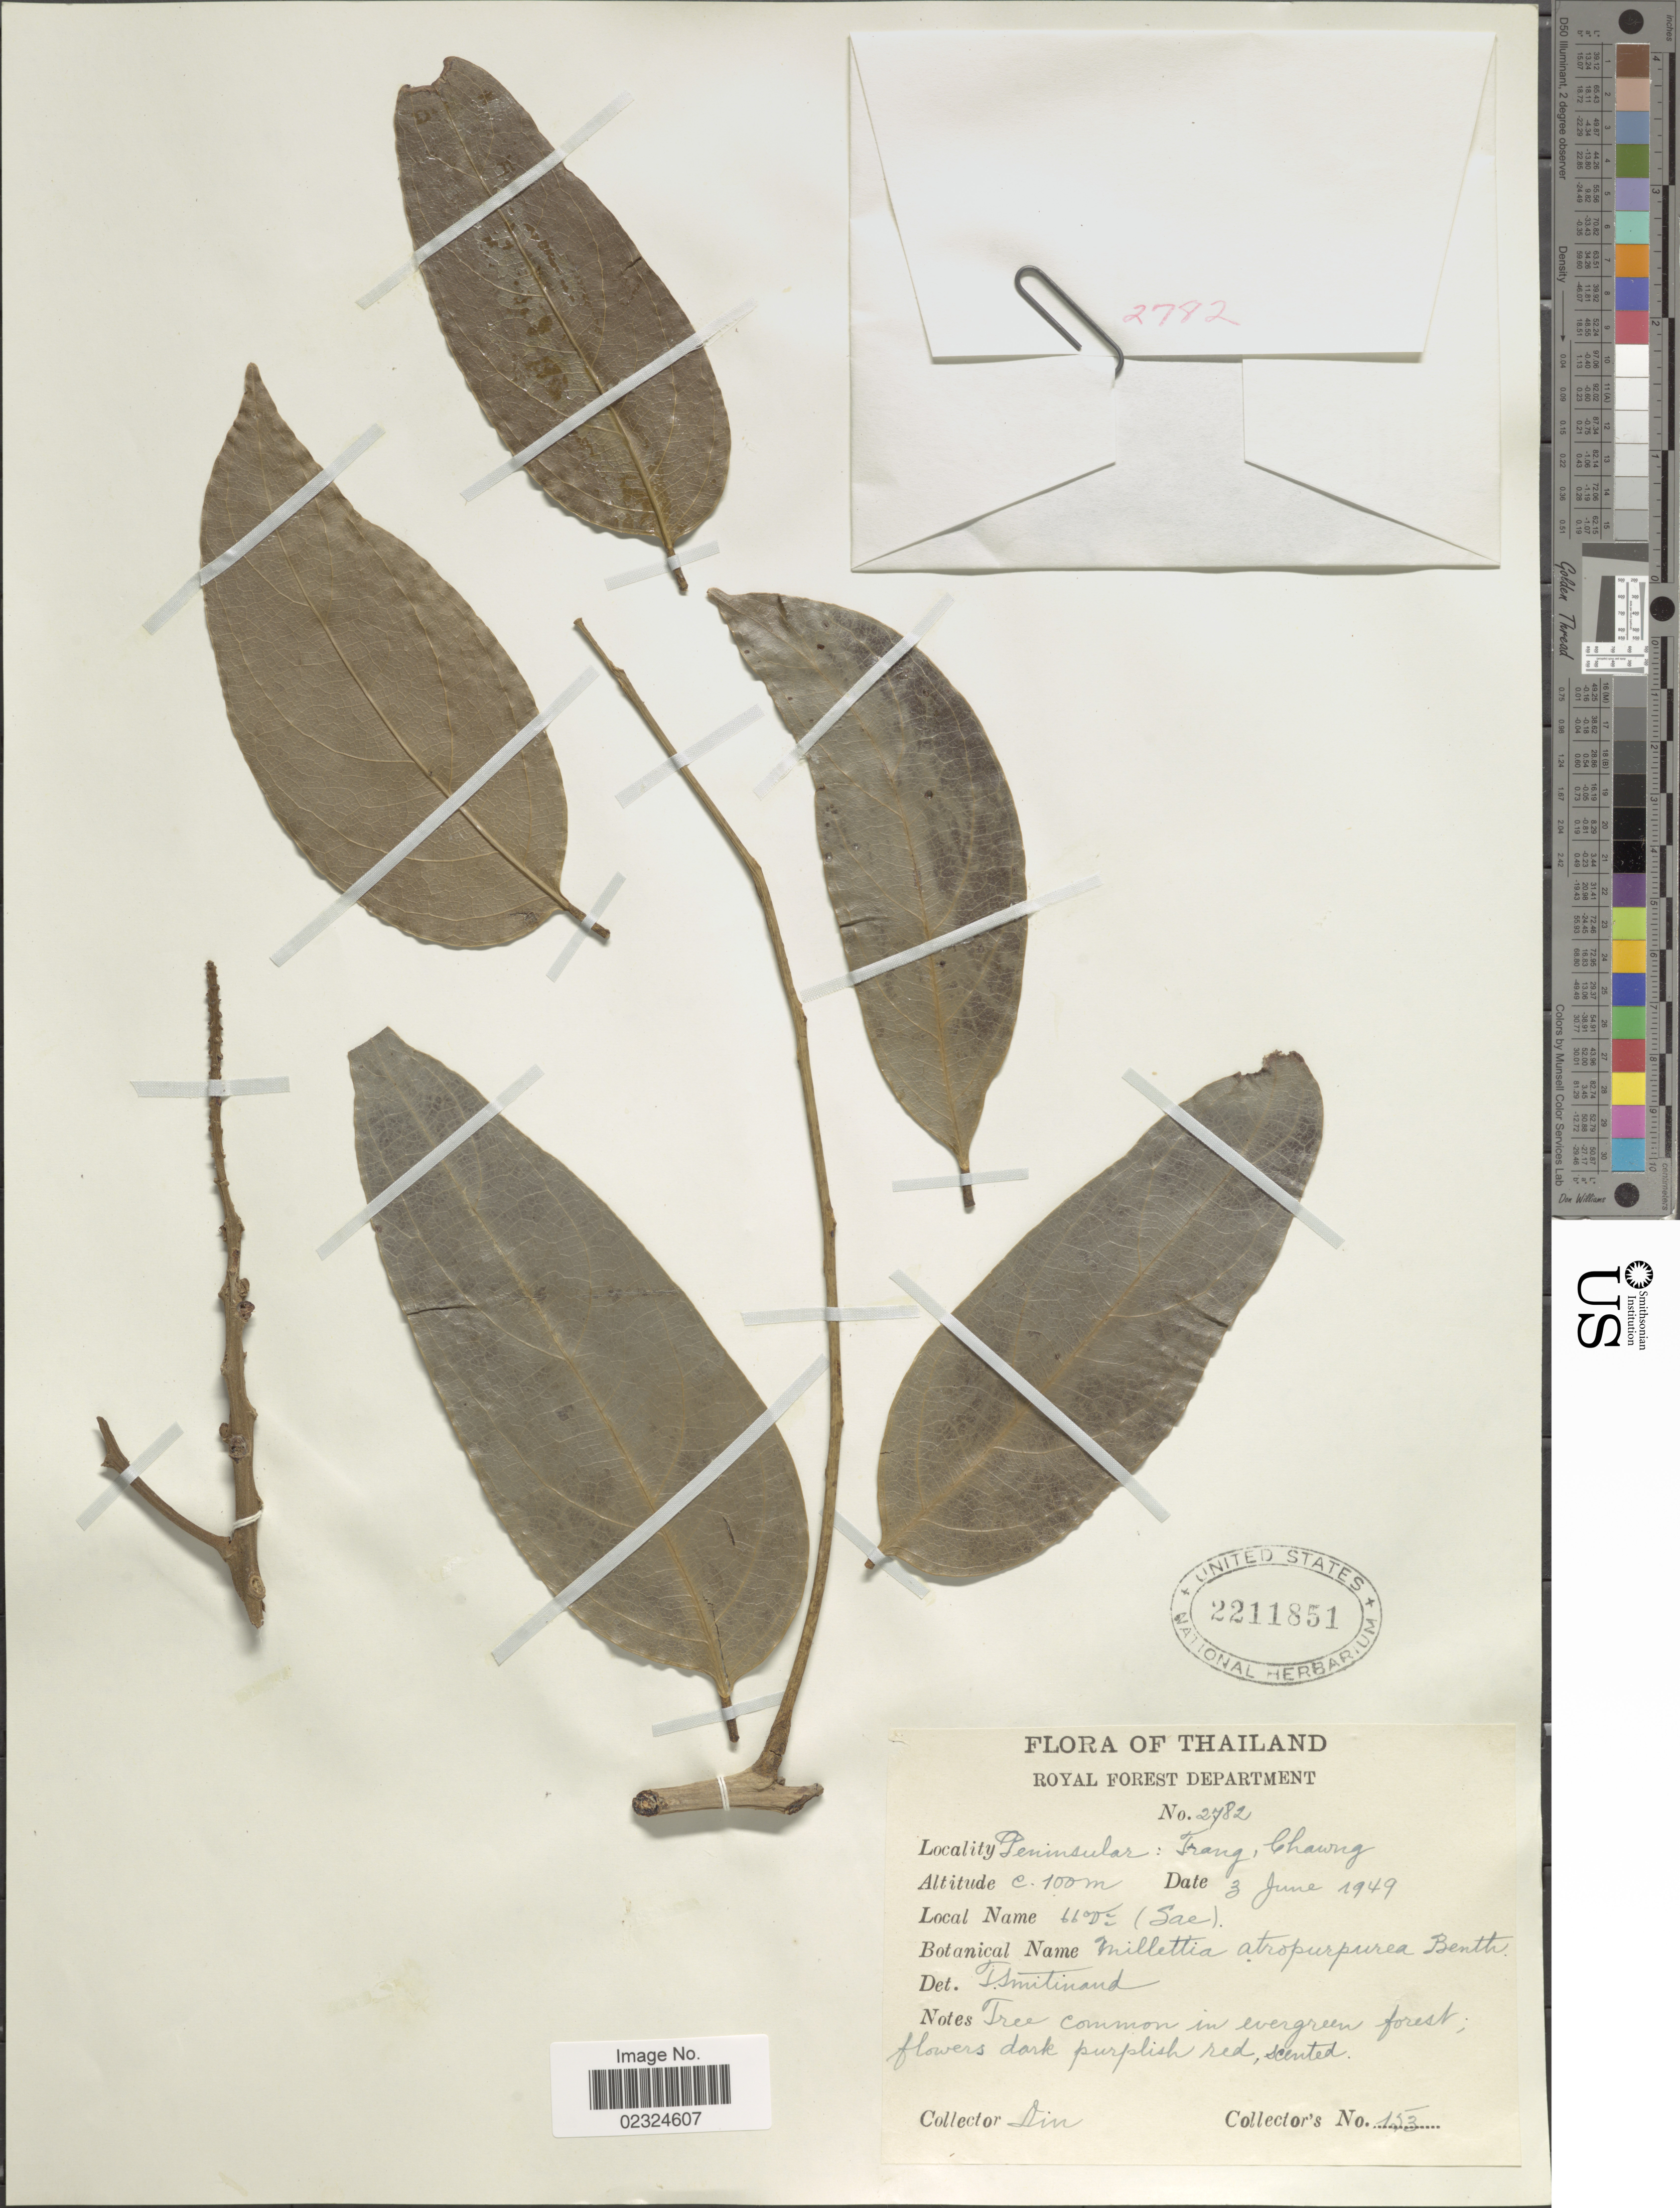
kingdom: Plantae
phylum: Tracheophyta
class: Magnoliopsida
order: Fabales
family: Fabaceae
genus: Adinobotrys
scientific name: Adinobotrys atropurpureus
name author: (Wall.) Dunn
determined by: Strong, Mark T., (BOT), Smithsonian Institution - National Museum of Natural History (UNITED STATES)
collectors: Din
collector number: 153/2782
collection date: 1949-06-03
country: Thailand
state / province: Trang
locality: Peninsula: trang, Chawng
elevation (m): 100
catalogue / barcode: US 2211851